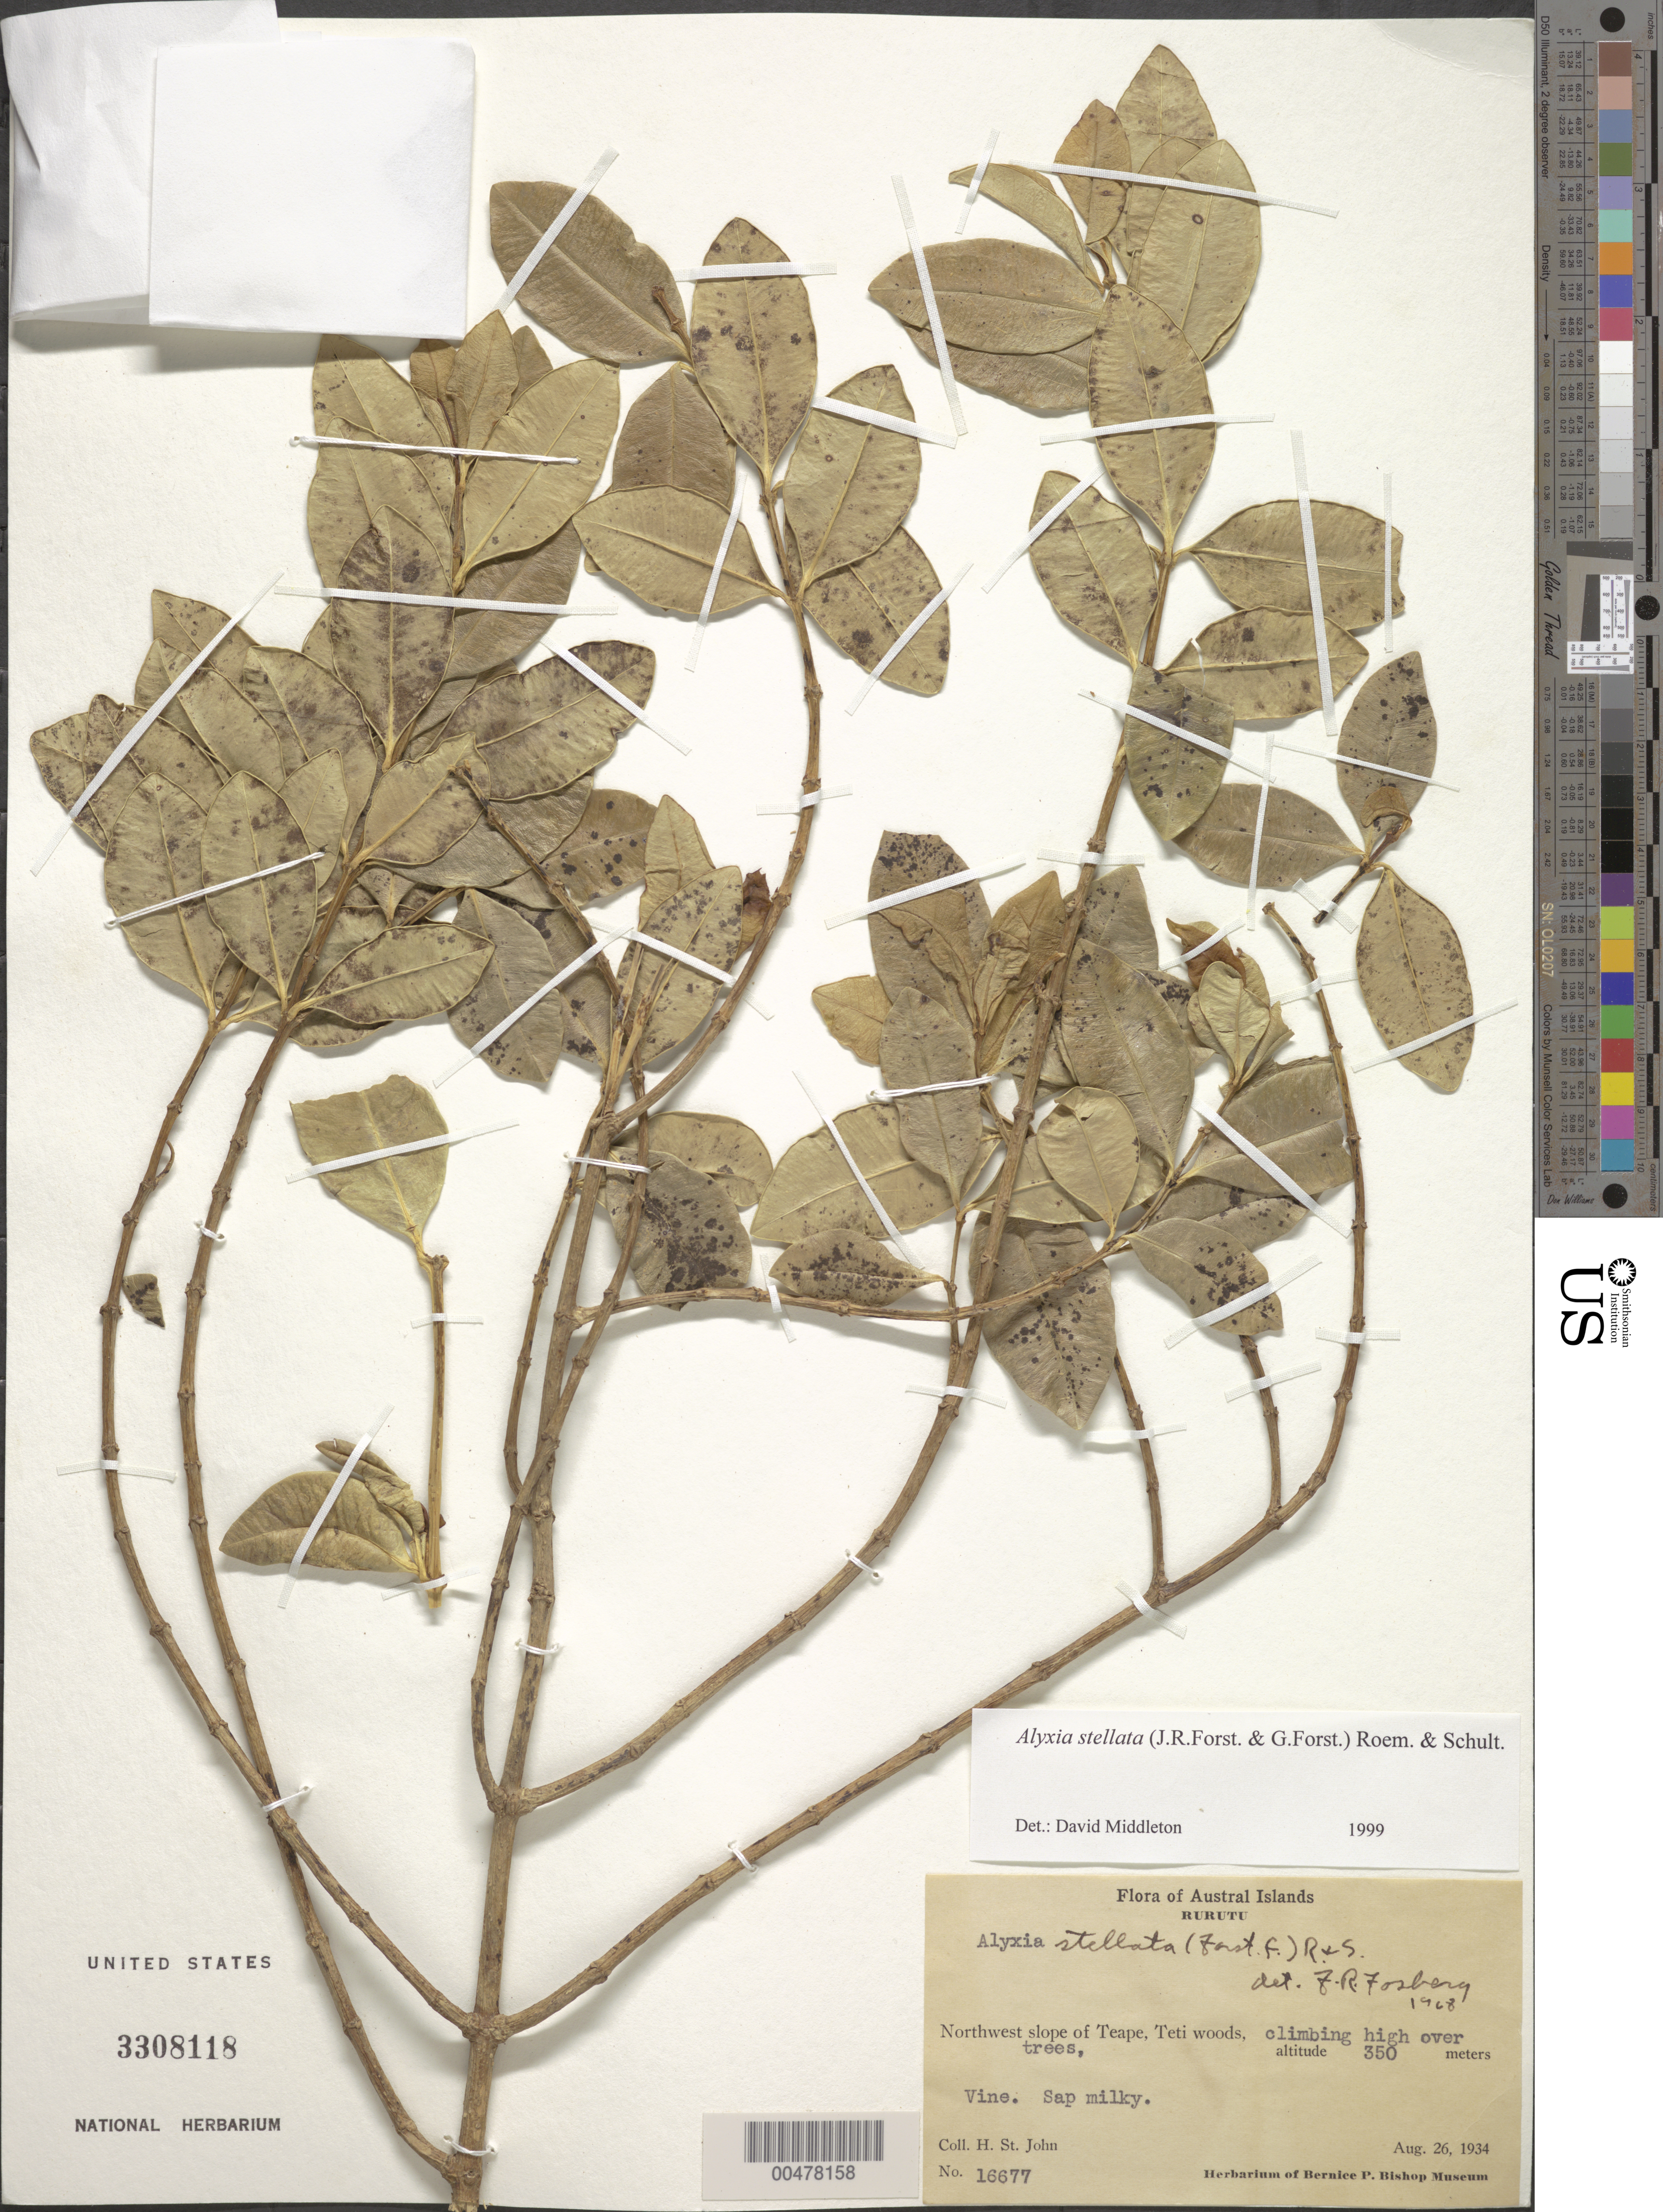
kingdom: Plantae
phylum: Tracheophyta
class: Magnoliopsida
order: Gentianales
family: Apocynaceae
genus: Alyxia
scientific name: Alyxia stellata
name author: (J.R. Forst. & G. Forst.) Roem. & Schult.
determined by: Fosberg, F. R.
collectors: H. St. John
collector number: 16677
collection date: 1934-08-26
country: French Polynesia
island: Rurutu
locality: NW slope of Teape, Teti woods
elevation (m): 350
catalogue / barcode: US 3308118